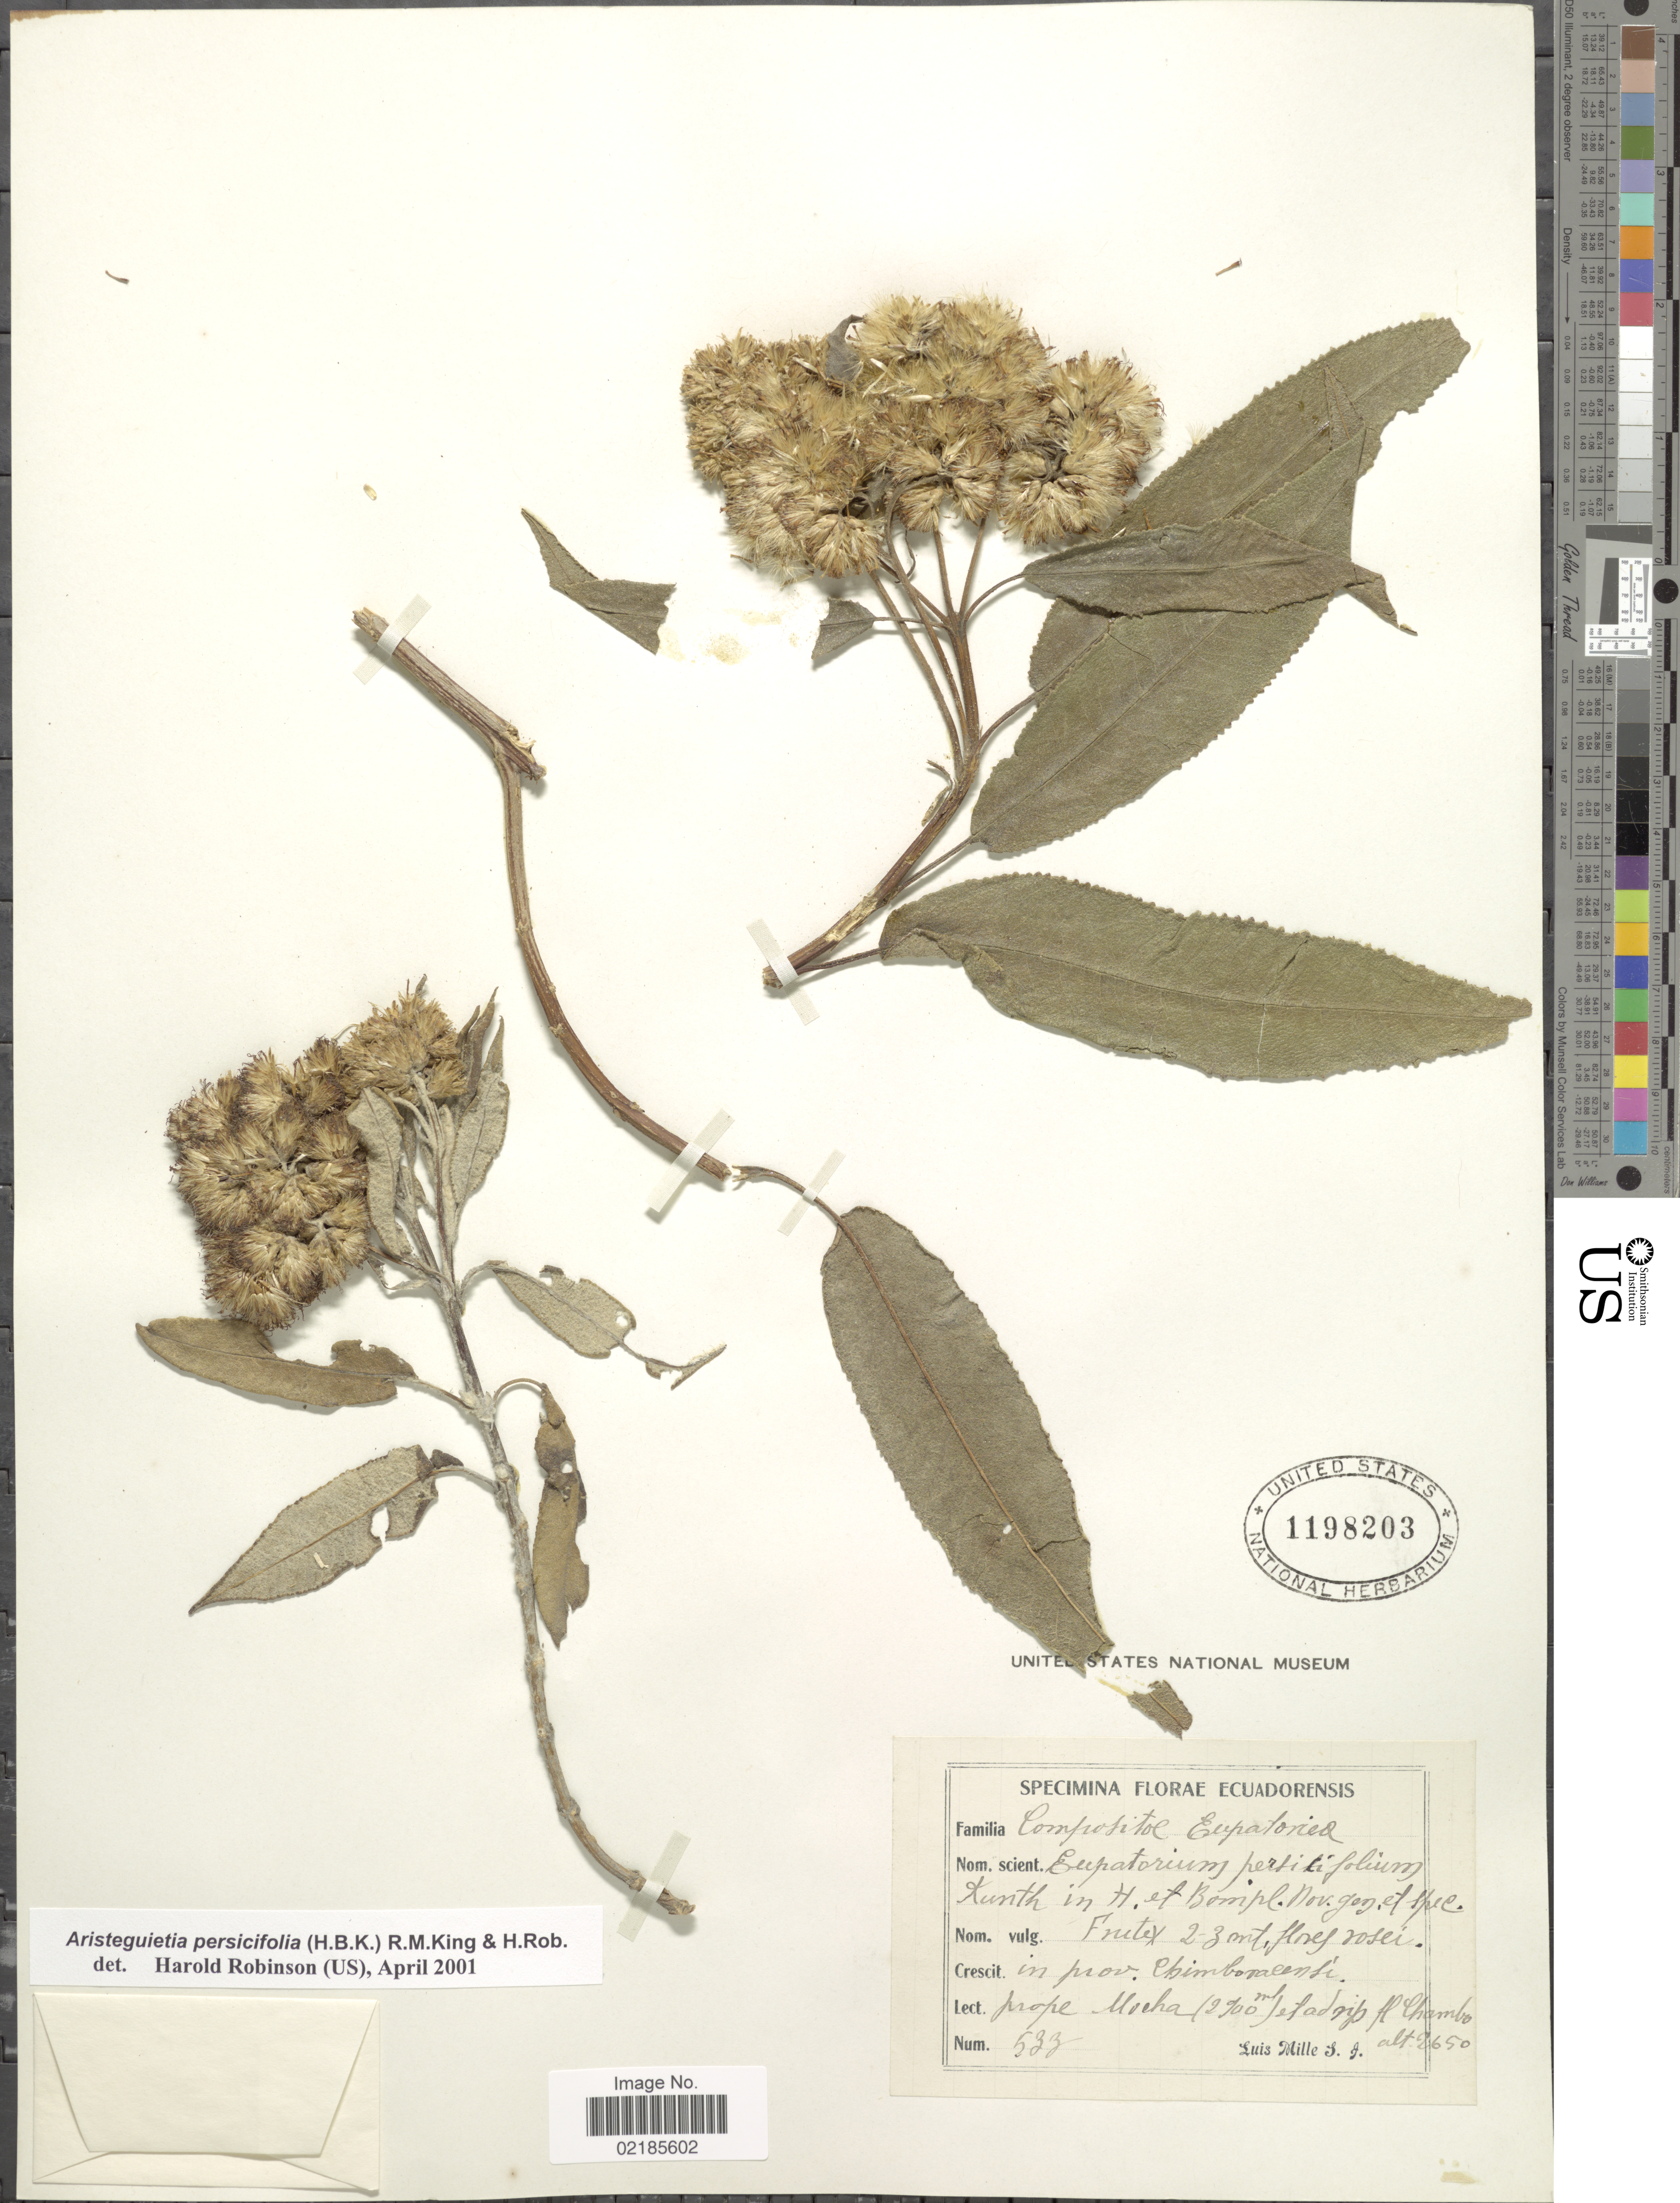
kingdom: Plantae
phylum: Tracheophyta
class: Magnoliopsida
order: Asterales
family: Asteraceae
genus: Aristeguietia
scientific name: Aristeguietia persicifolia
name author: (Kunth) R.M. King & H. Rob.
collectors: L. Mille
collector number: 533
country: Ecuador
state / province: Chimborazo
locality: Prope Mocha et ad np ad Chambo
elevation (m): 2650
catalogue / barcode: US 1198203